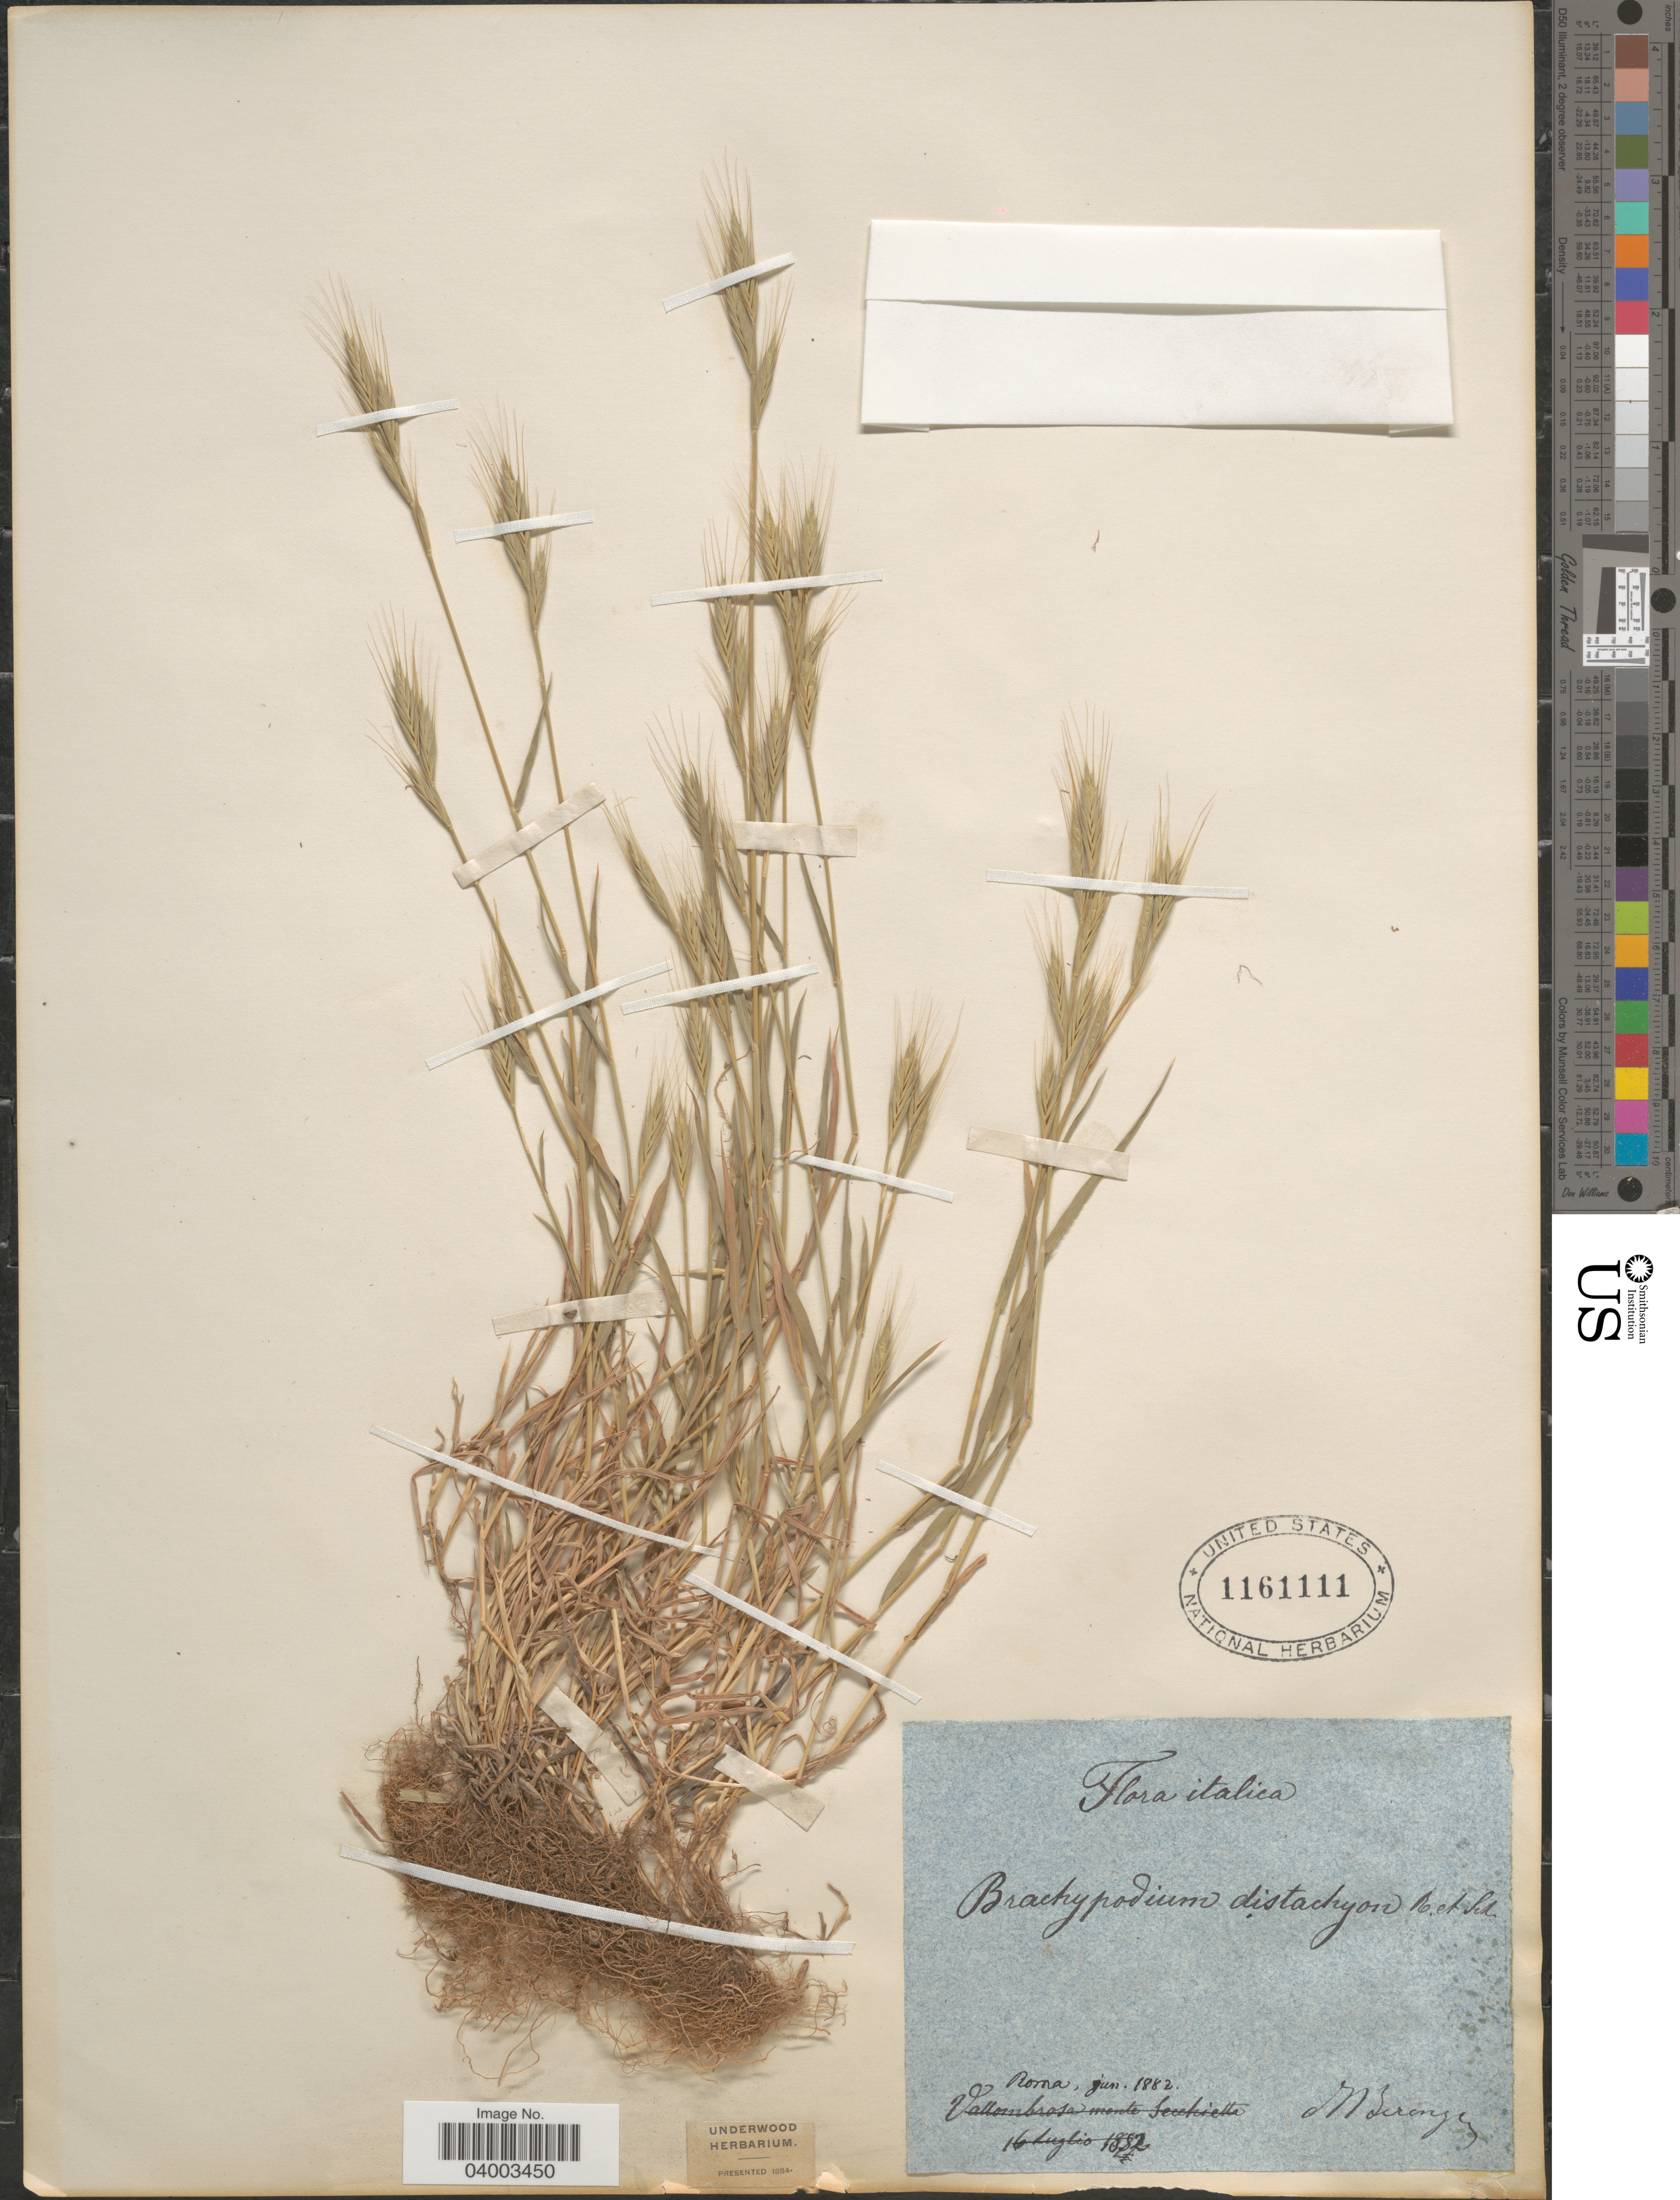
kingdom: Plantae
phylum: Tracheophyta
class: Liliopsida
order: Poales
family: Poaceae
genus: Brachypodium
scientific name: Brachypodium distachyon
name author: (L.) P. Beauv.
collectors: G. Berenger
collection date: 1882-06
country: Italy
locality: Roma.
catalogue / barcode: US 1161111